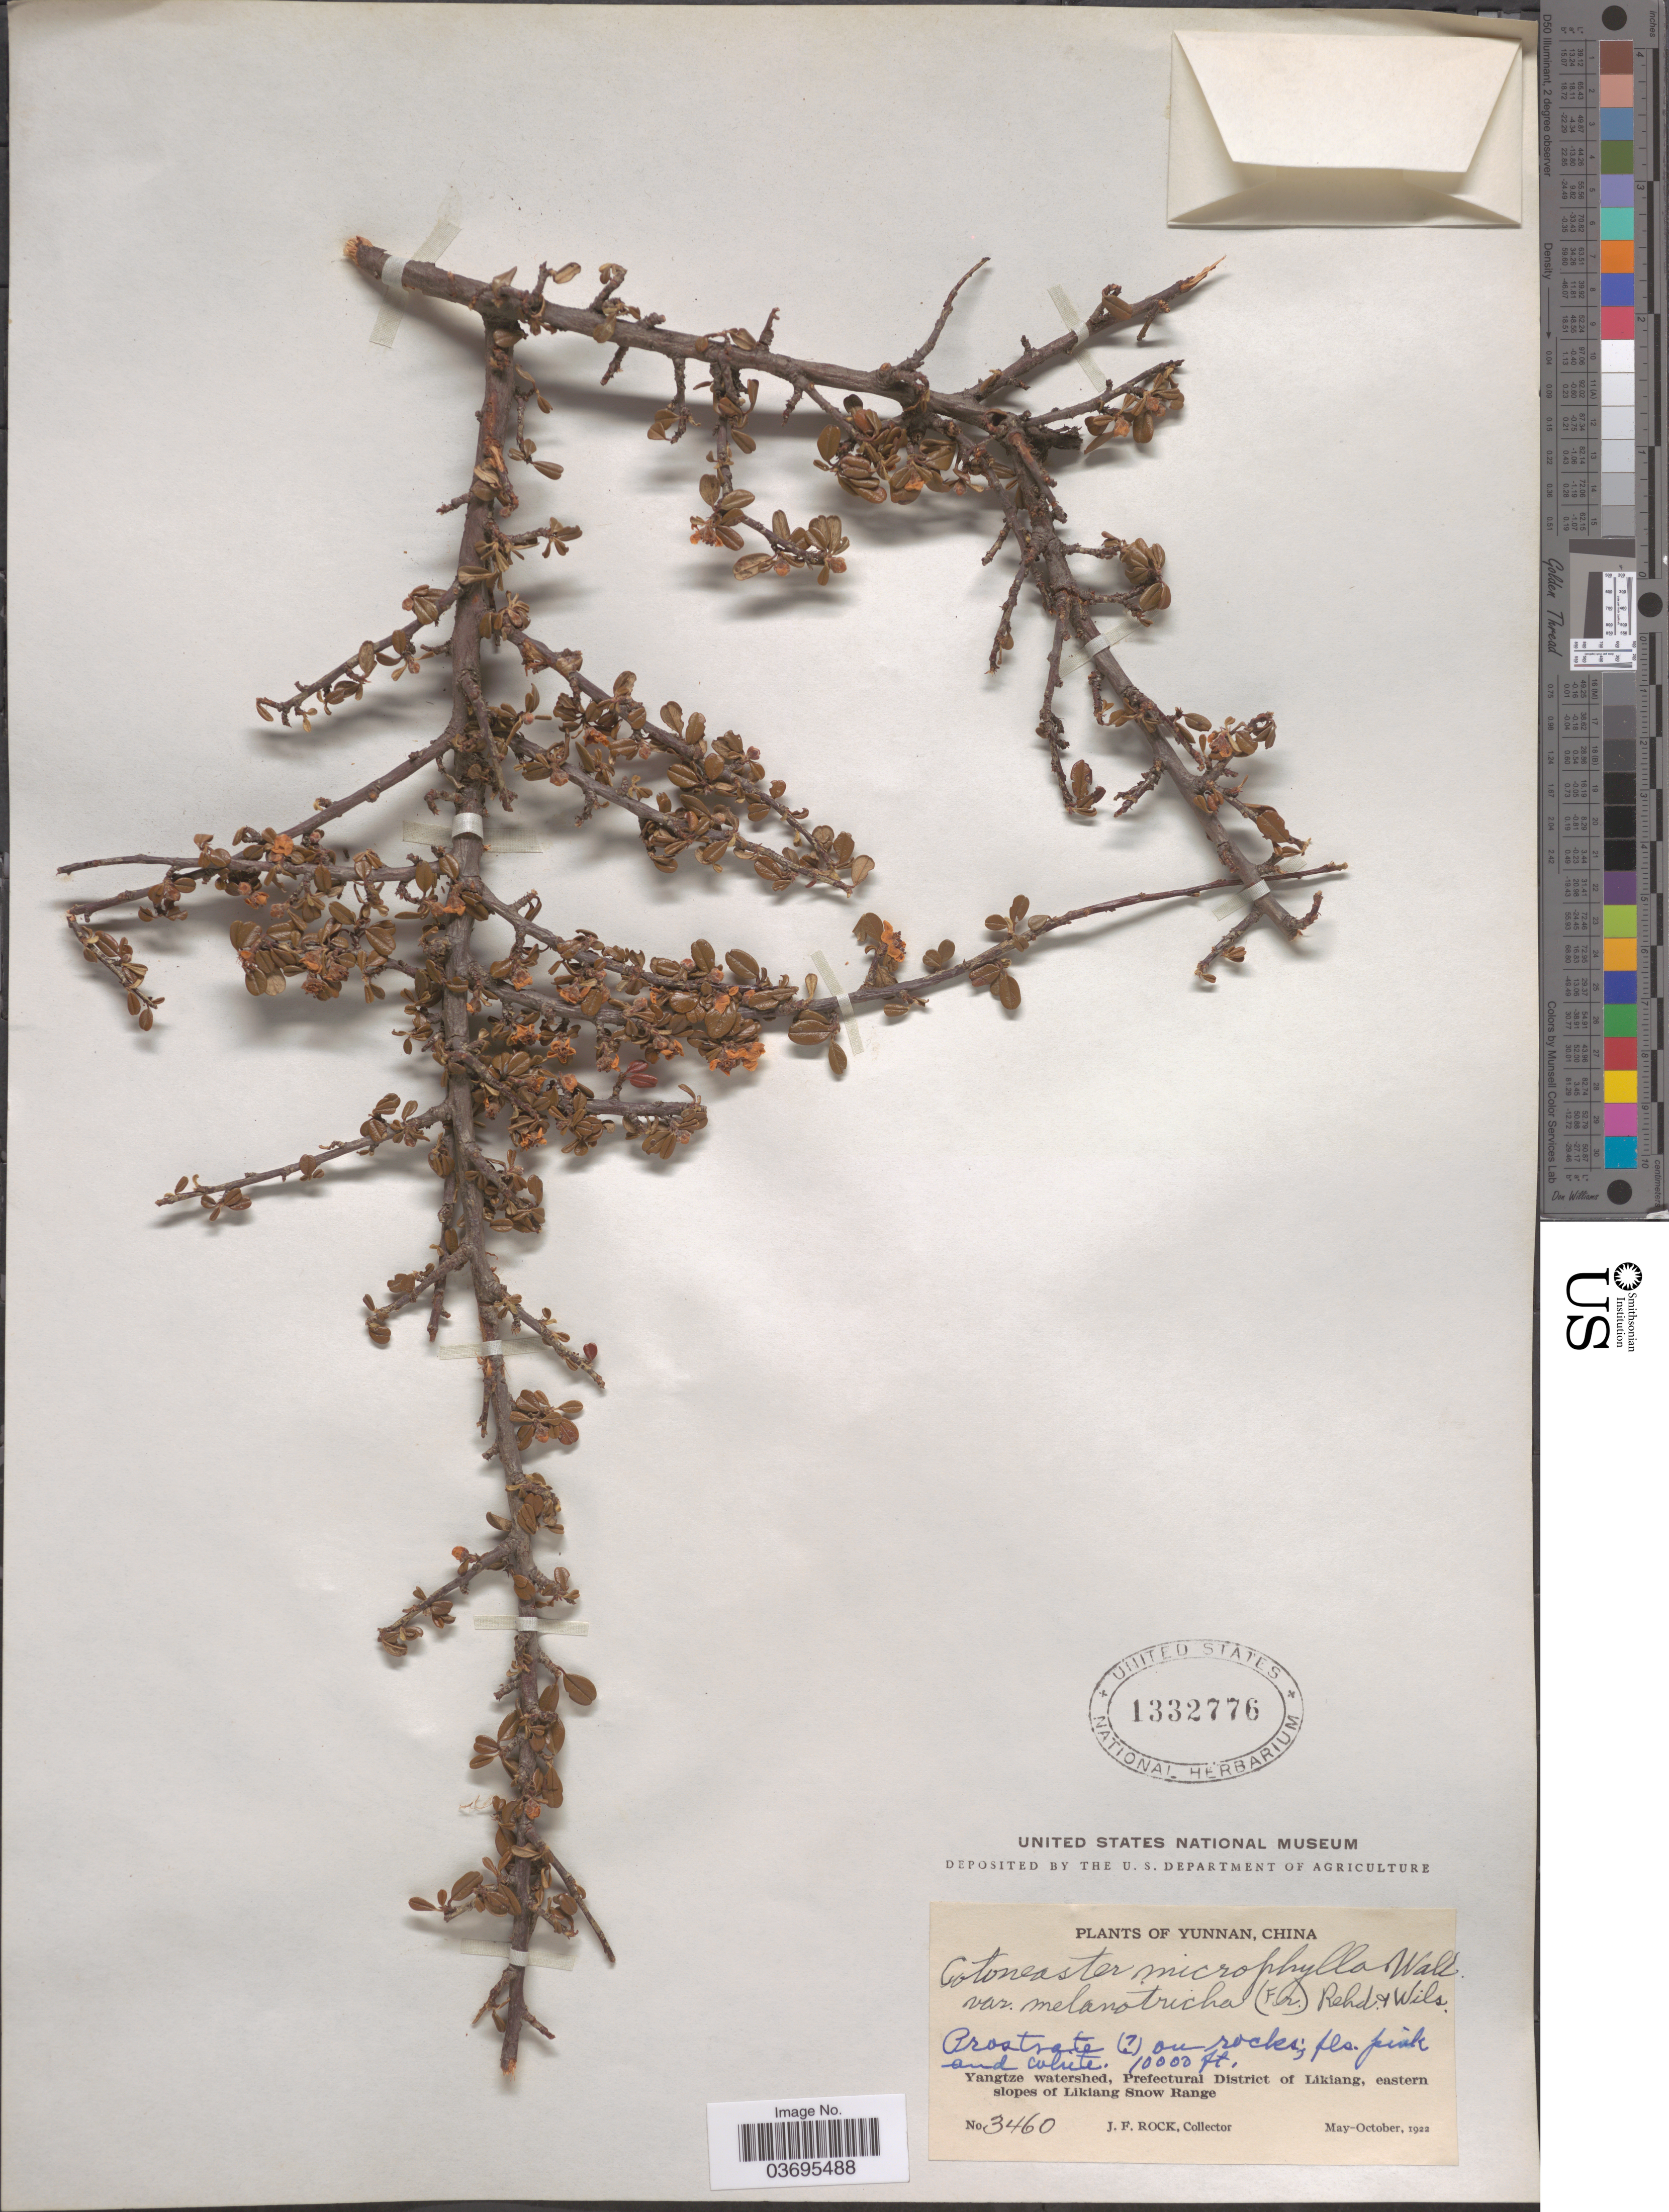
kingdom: Plantae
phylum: Tracheophyta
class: Magnoliopsida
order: Rosales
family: Rosaceae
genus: Cotoneaster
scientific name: Cotoneaster microphyllus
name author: Wall ex Lindl.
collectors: J. Rock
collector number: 3460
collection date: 1922-05/1922-10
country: China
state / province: Yunnan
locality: Yangtze watershed, Prefectural District of Likiang, eastern slopes of Likiang Snow Range.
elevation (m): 3048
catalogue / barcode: US 1332776